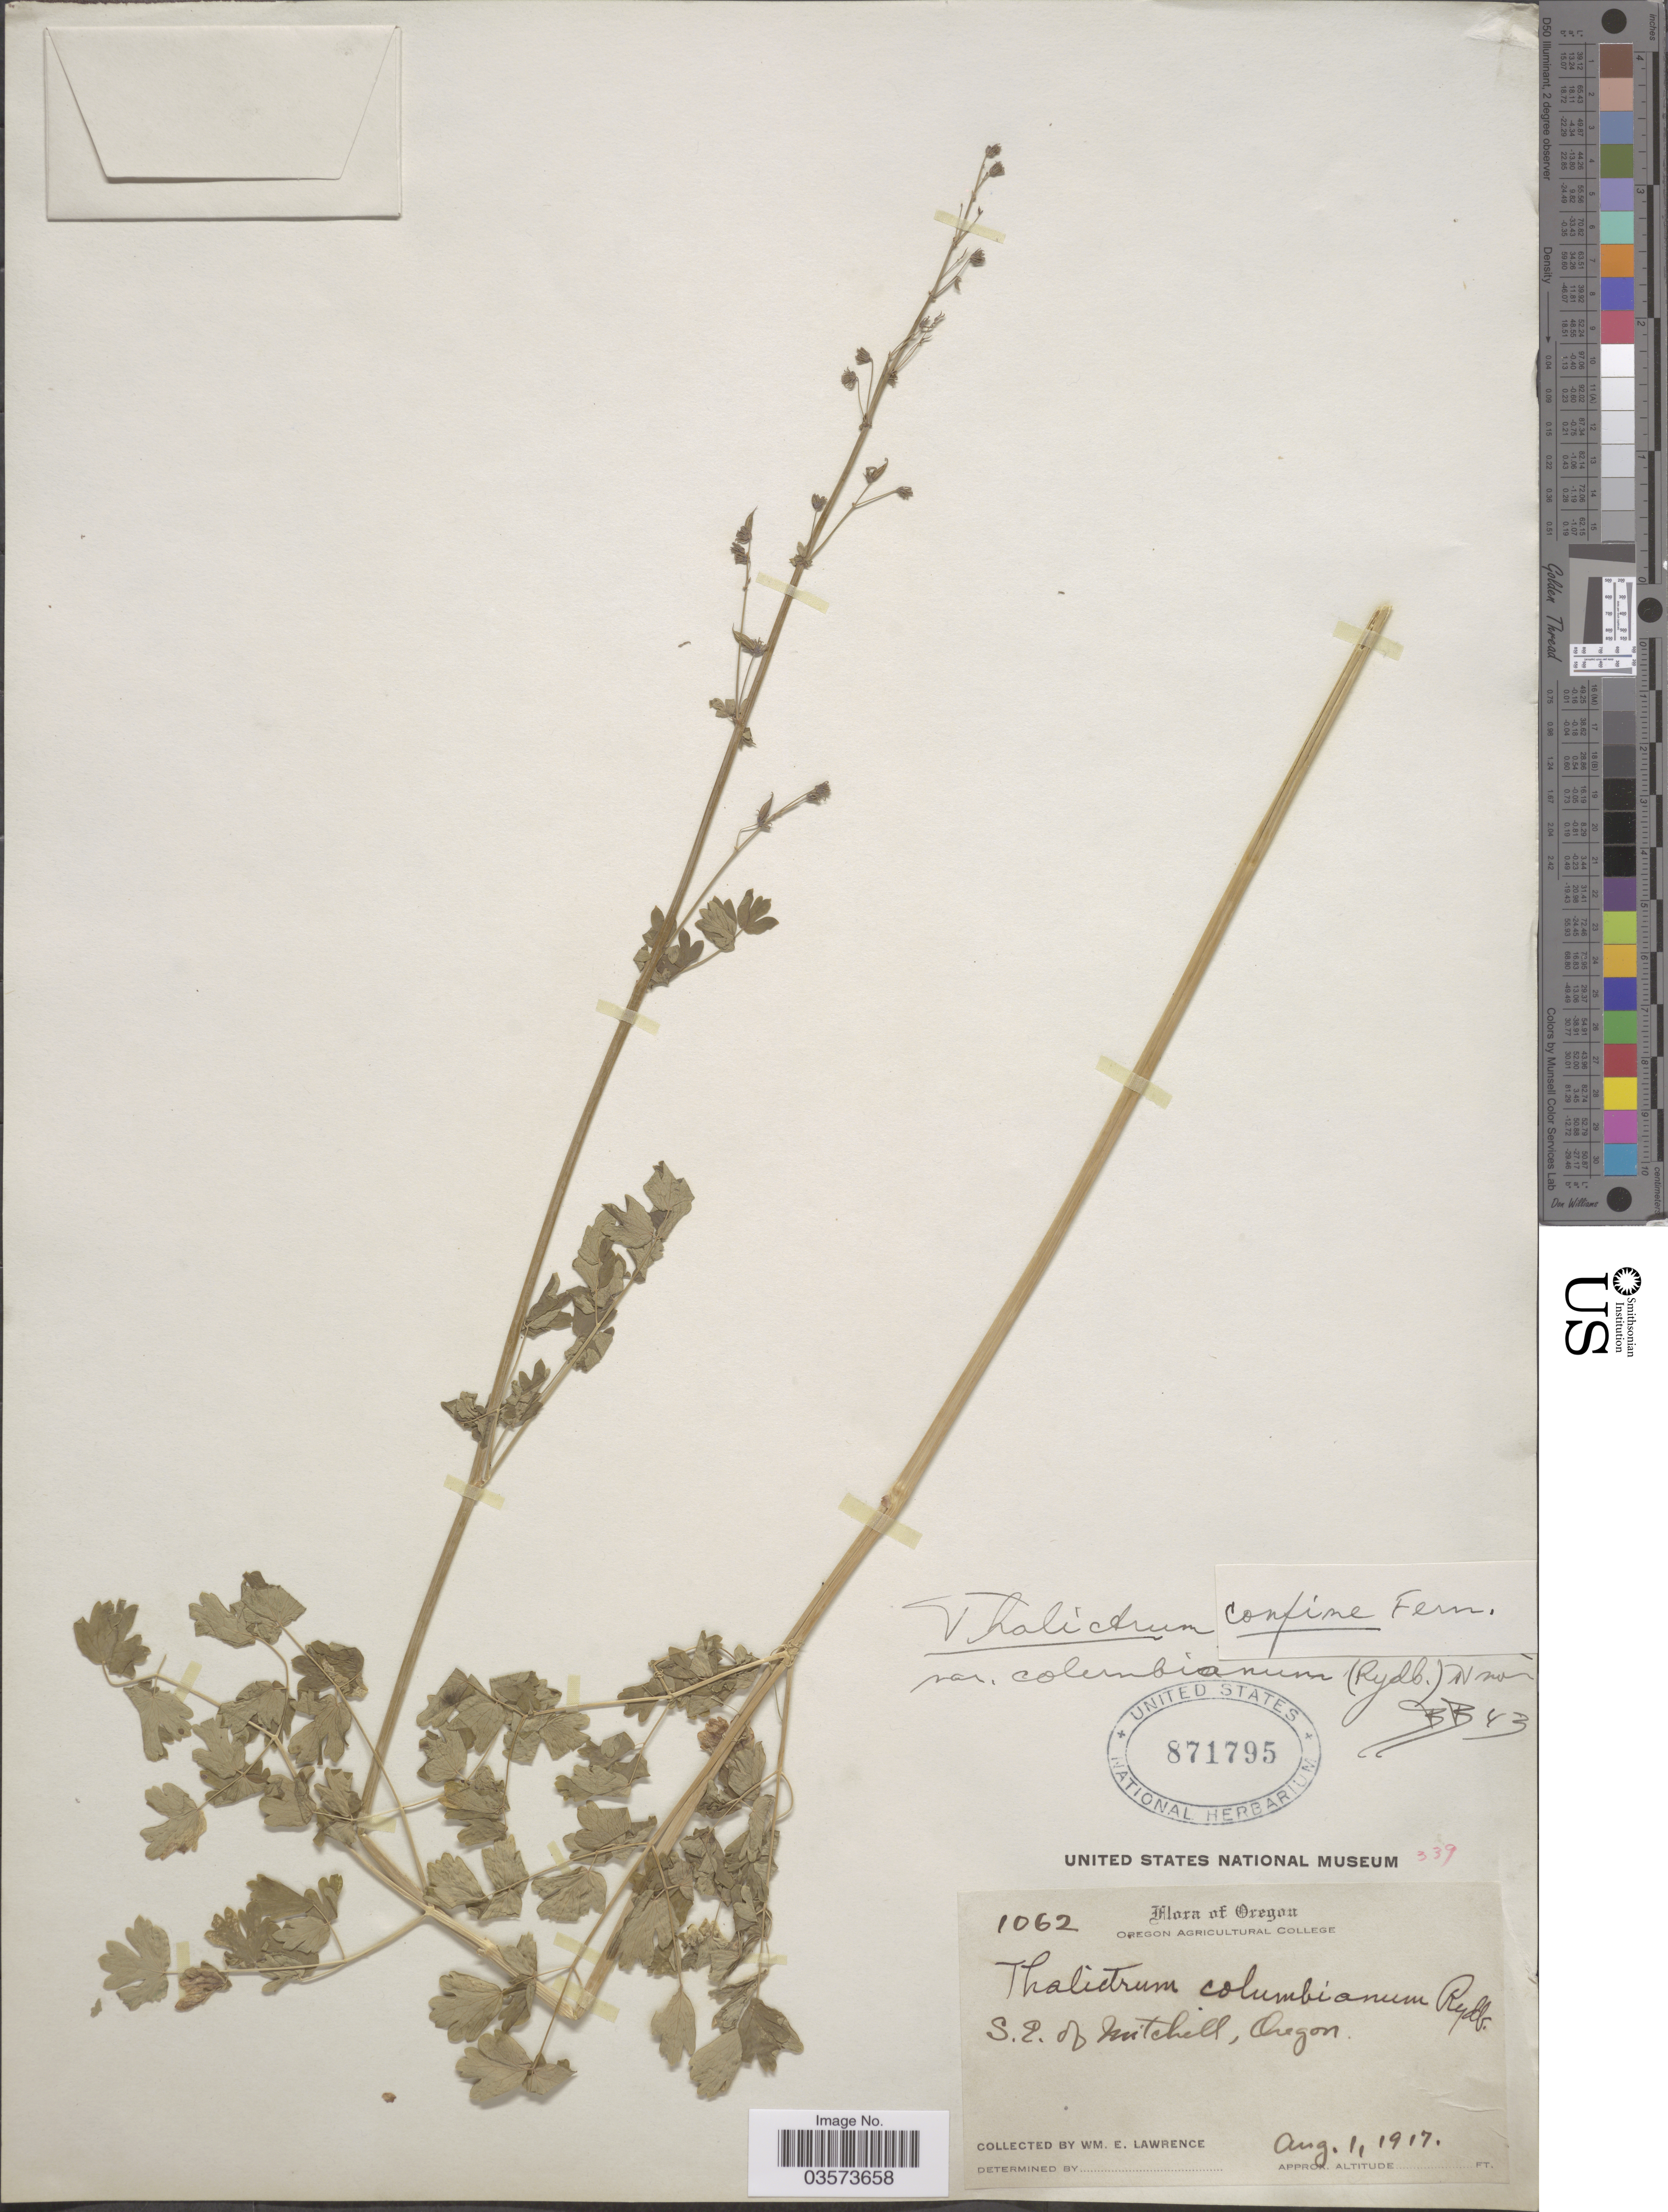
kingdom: Plantae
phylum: Tracheophyta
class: Magnoliopsida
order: Ranunculales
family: Ranunculaceae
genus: Thalictrum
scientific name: Thalictrum confine var. columbianum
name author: (Rydb.) B. Boivin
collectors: W. Lawrence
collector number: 1062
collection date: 1917-08-01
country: United States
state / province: Oregon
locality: S.E. of Mitchell.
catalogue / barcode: US 871795